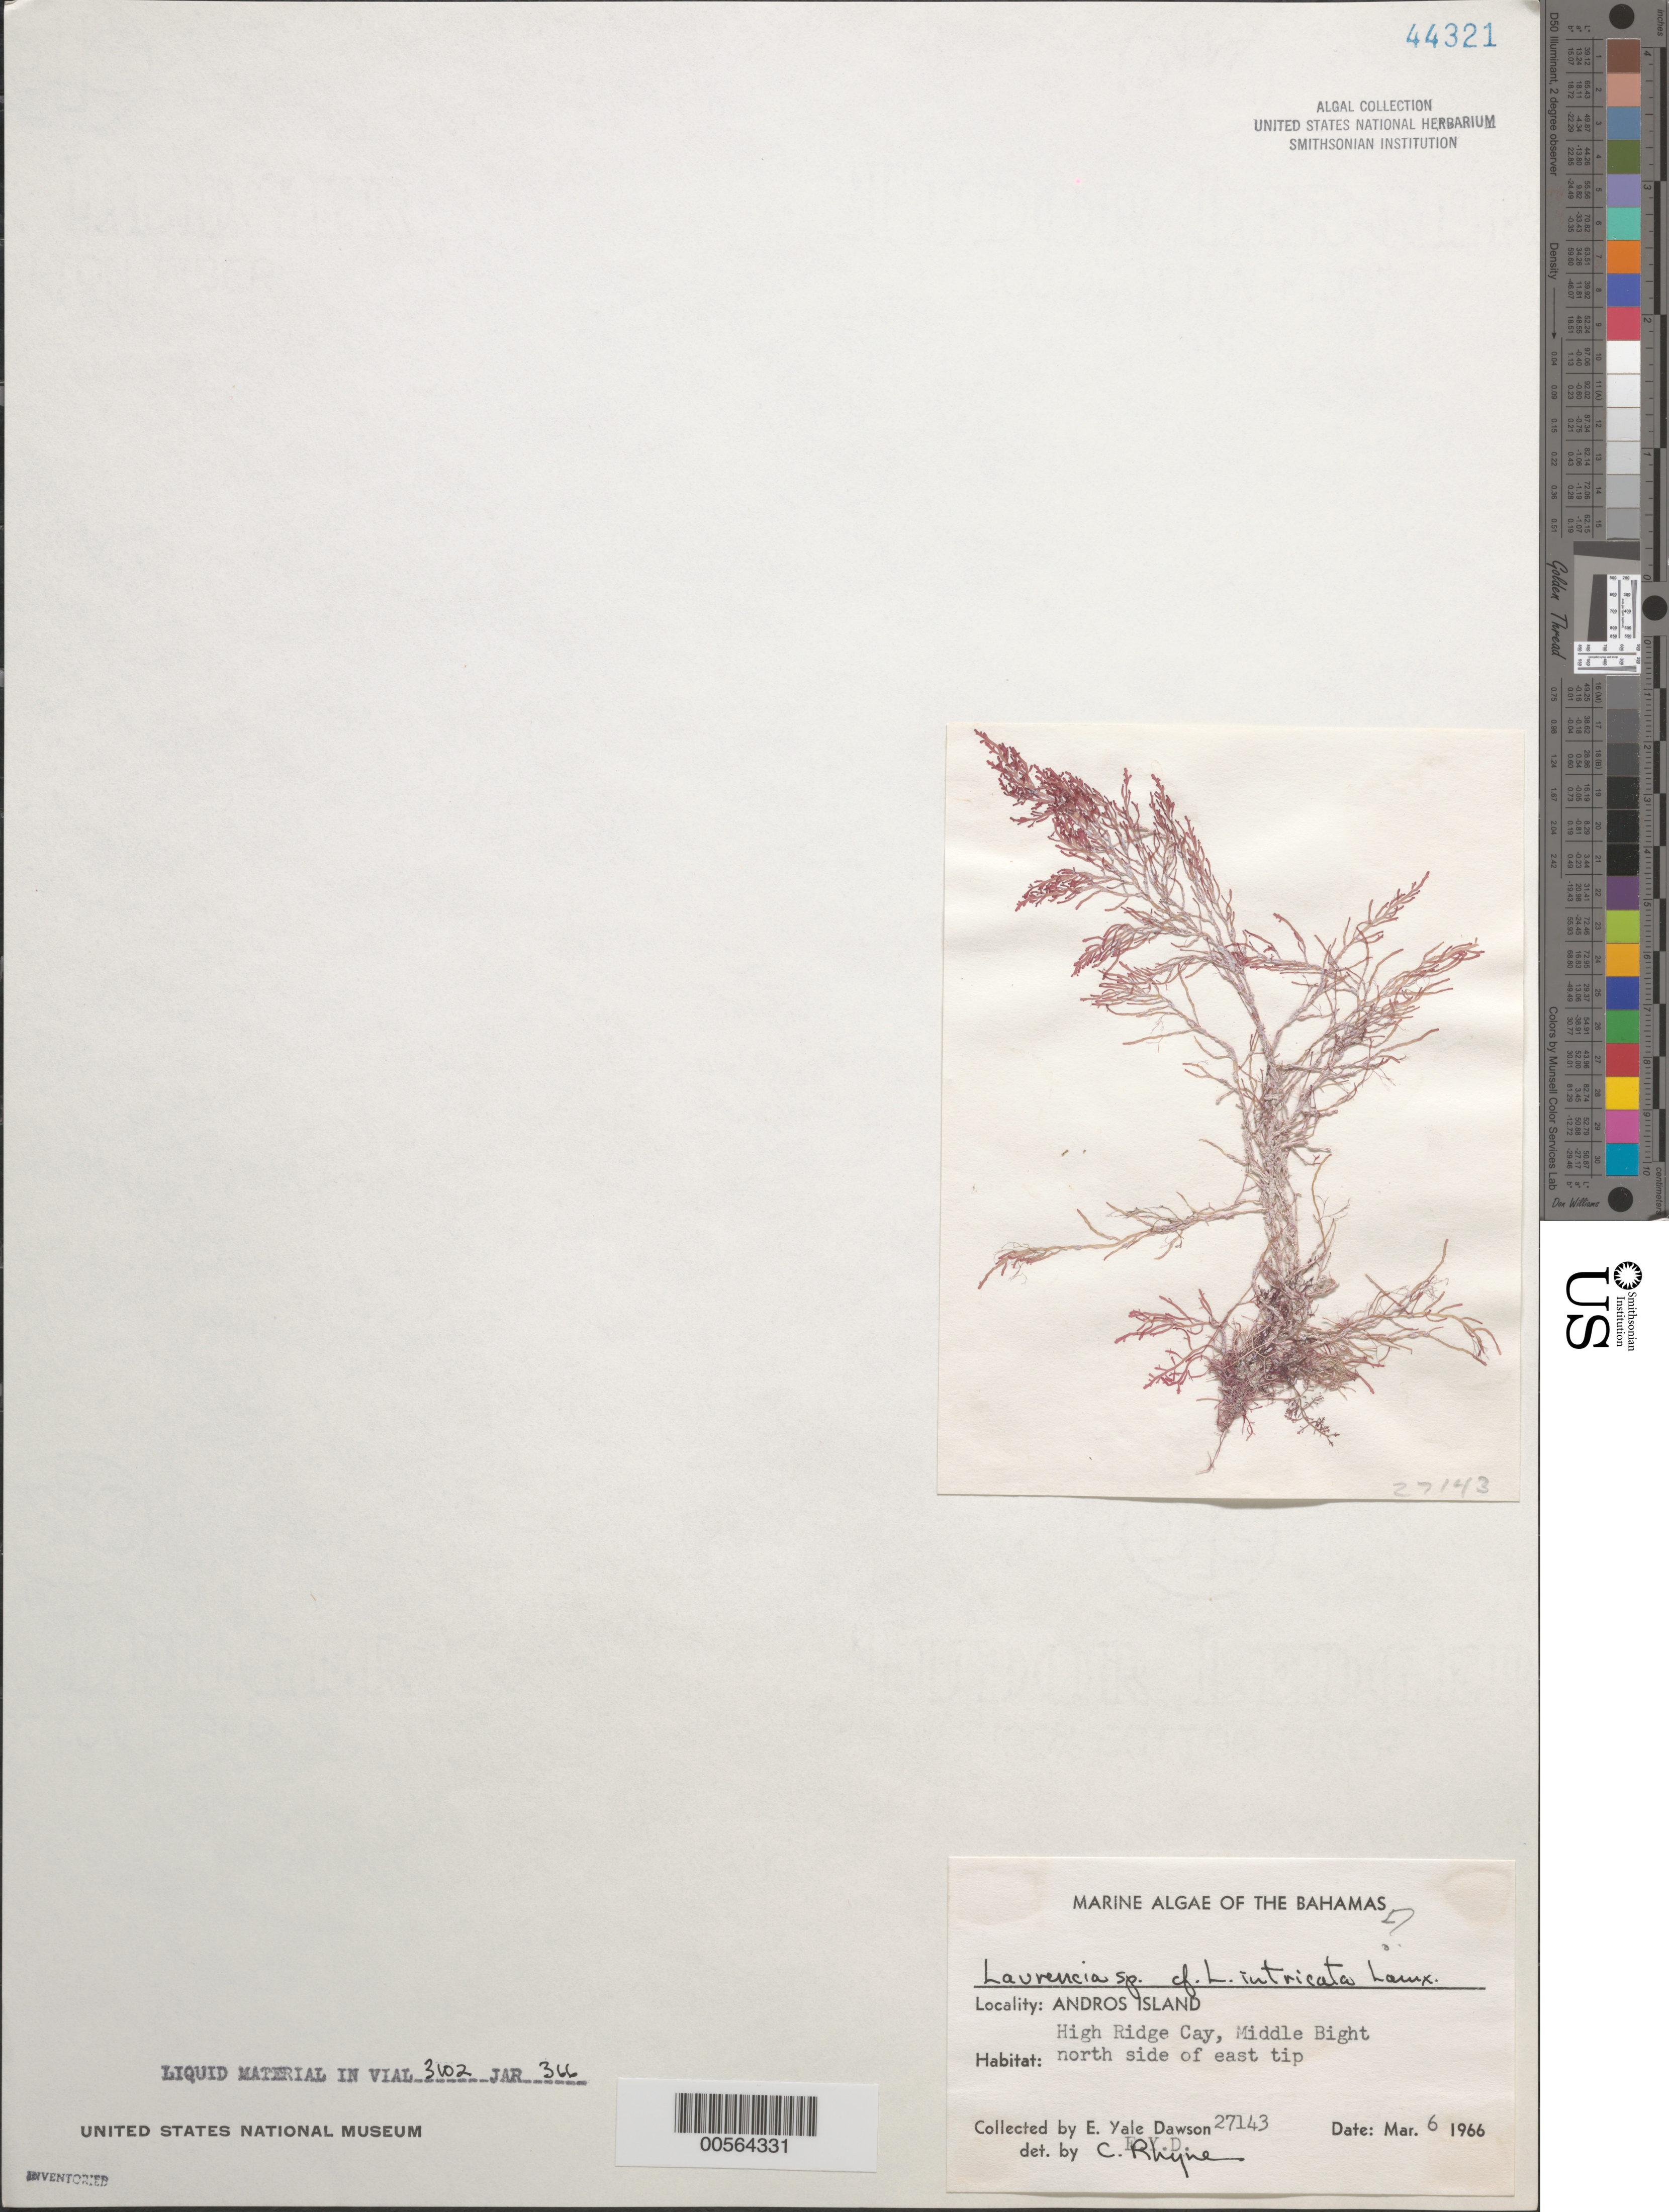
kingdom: Plantae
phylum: Rhodophyta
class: Florideophyceae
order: Ceramiales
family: Rhodomelaceae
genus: Laurencia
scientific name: Laurencia intricata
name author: J.V.Lamouroux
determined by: Rhyne, C. F.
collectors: E. Y. Dawson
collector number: EYD 27143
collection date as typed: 06 Mar 1966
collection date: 1966-03-06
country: Bahamas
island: High Ridge Cay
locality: Middle Bight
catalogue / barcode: US 44321